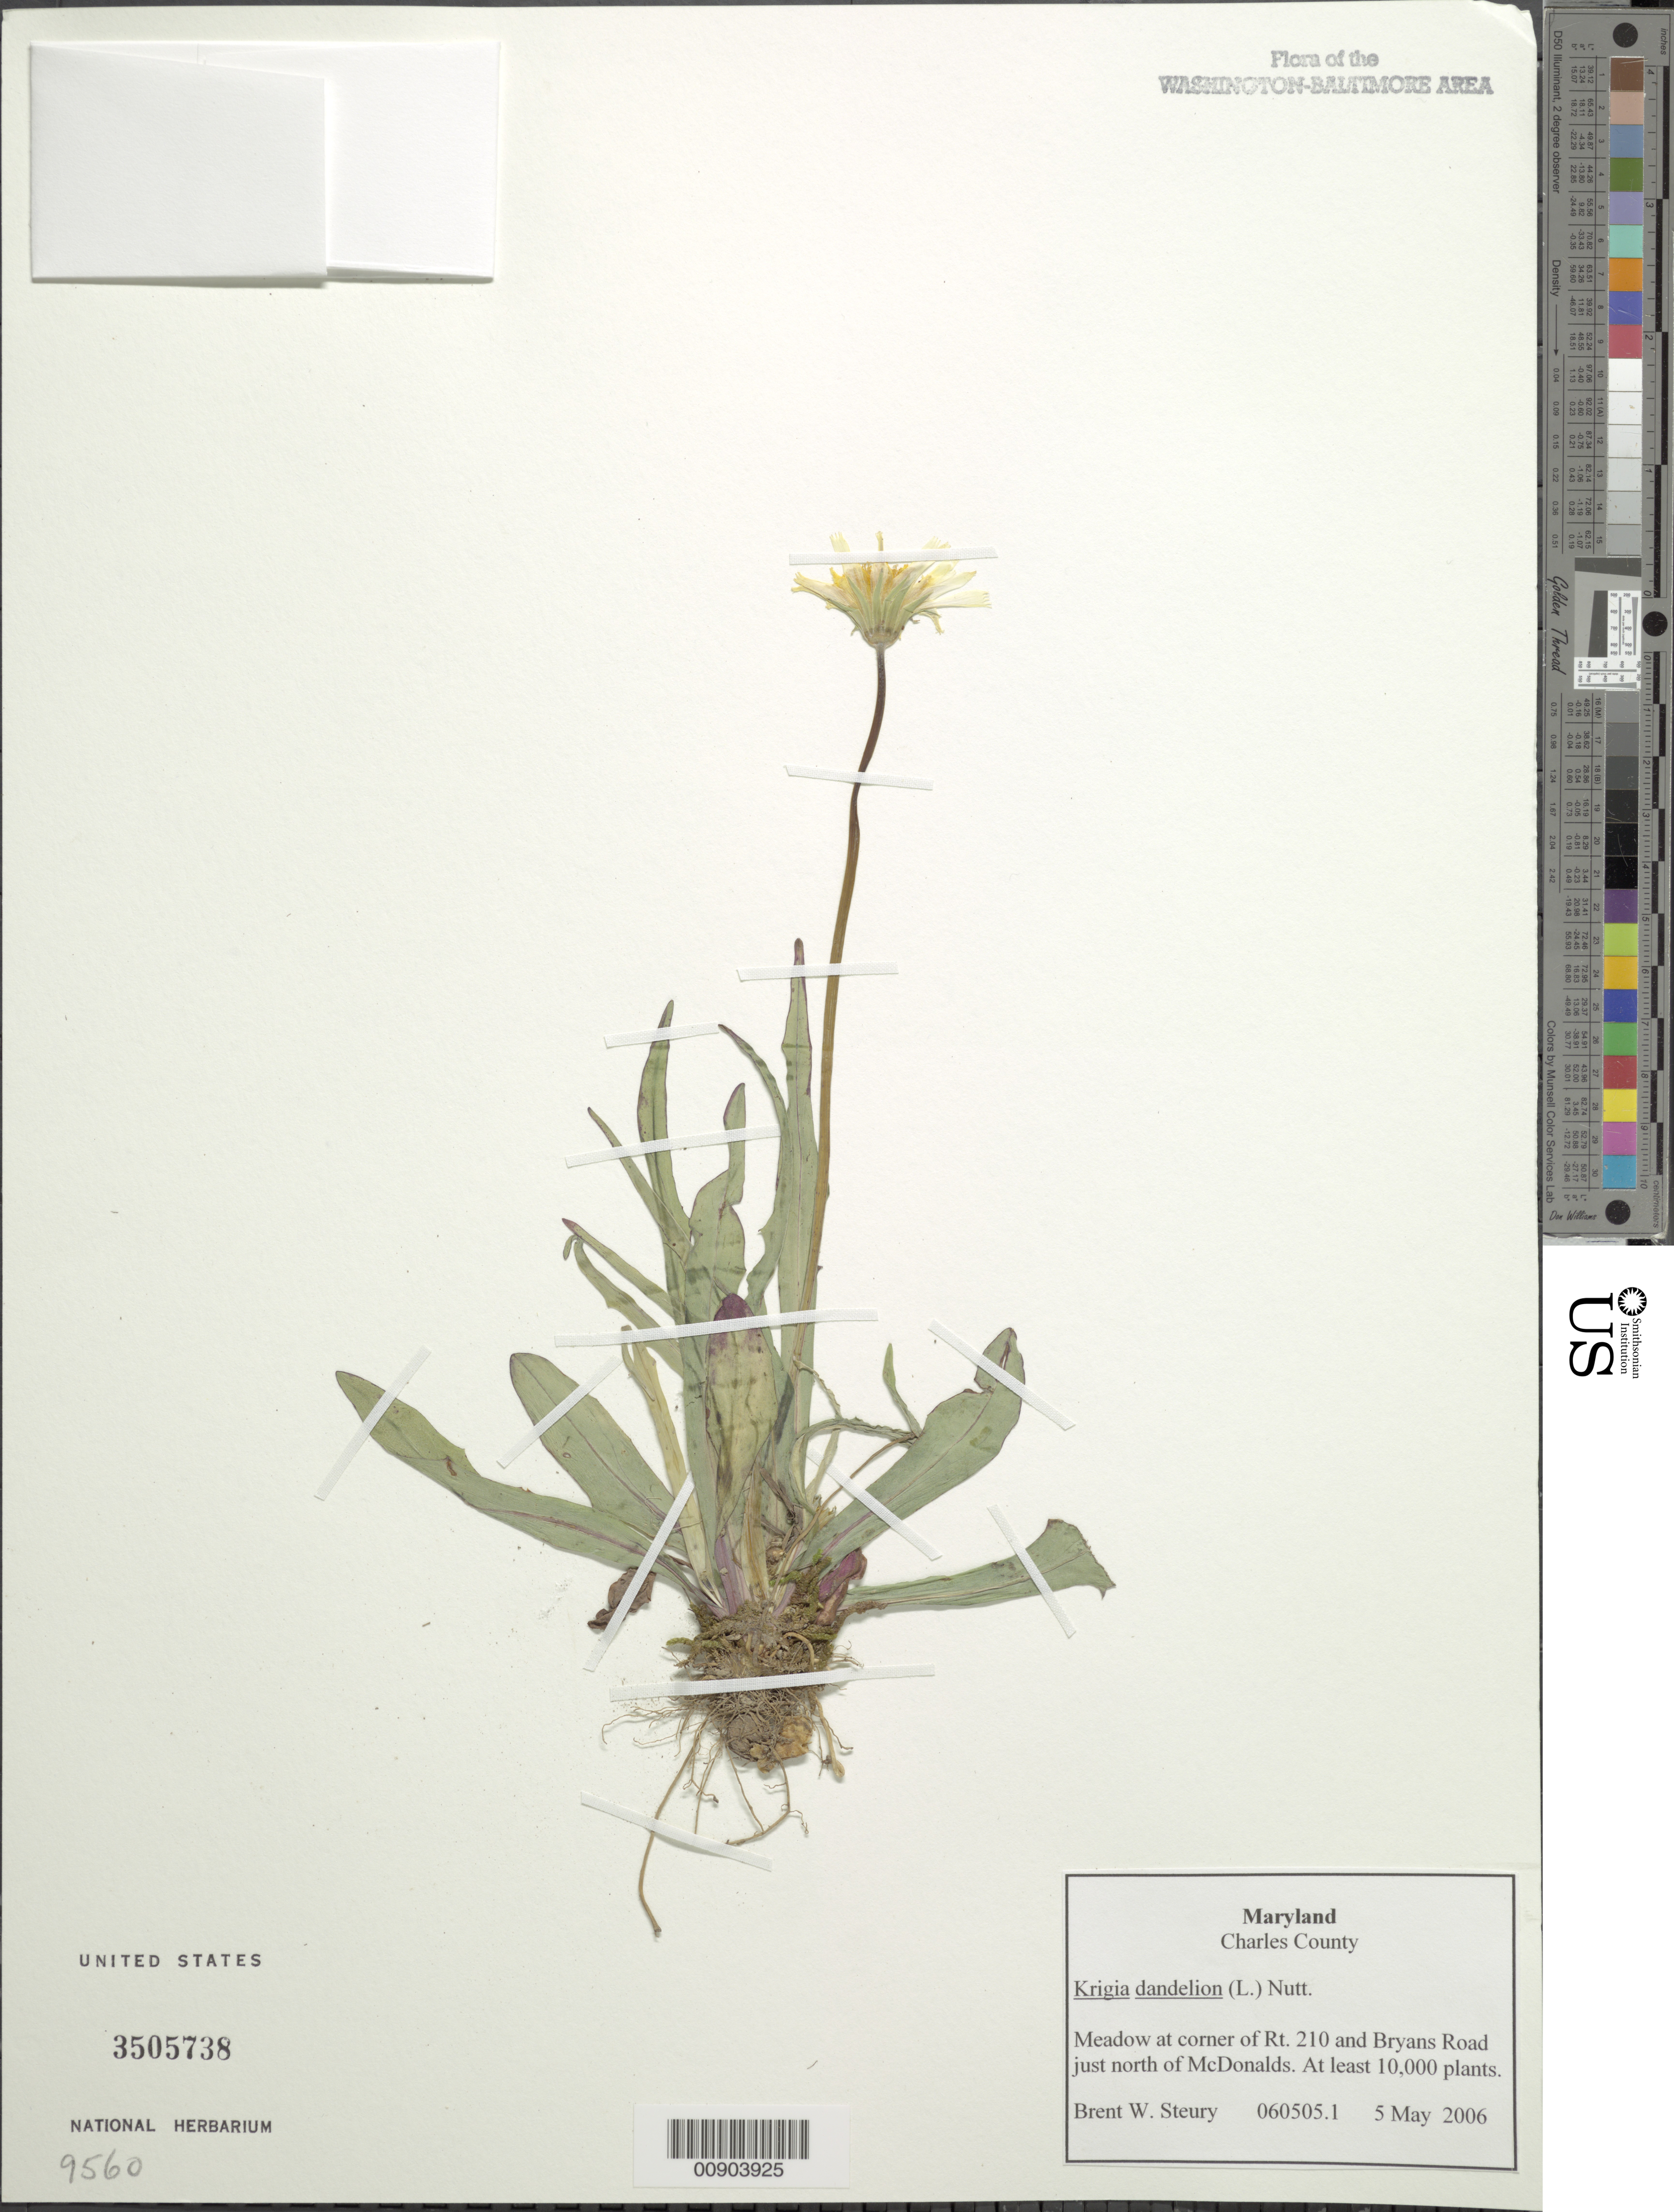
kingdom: Plantae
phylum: Tracheophyta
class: Magnoliopsida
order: Asterales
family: Asteraceae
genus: Krigia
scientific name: Krigia dandelion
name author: (L.) Nutt.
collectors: B. Steury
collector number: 060505.1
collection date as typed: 5 May 2006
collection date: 2006-05-05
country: United States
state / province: Maryland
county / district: Charles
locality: At corner of Rt. 210 and Bryans Road just north of McDonalds.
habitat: Meadow.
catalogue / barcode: US 3505738